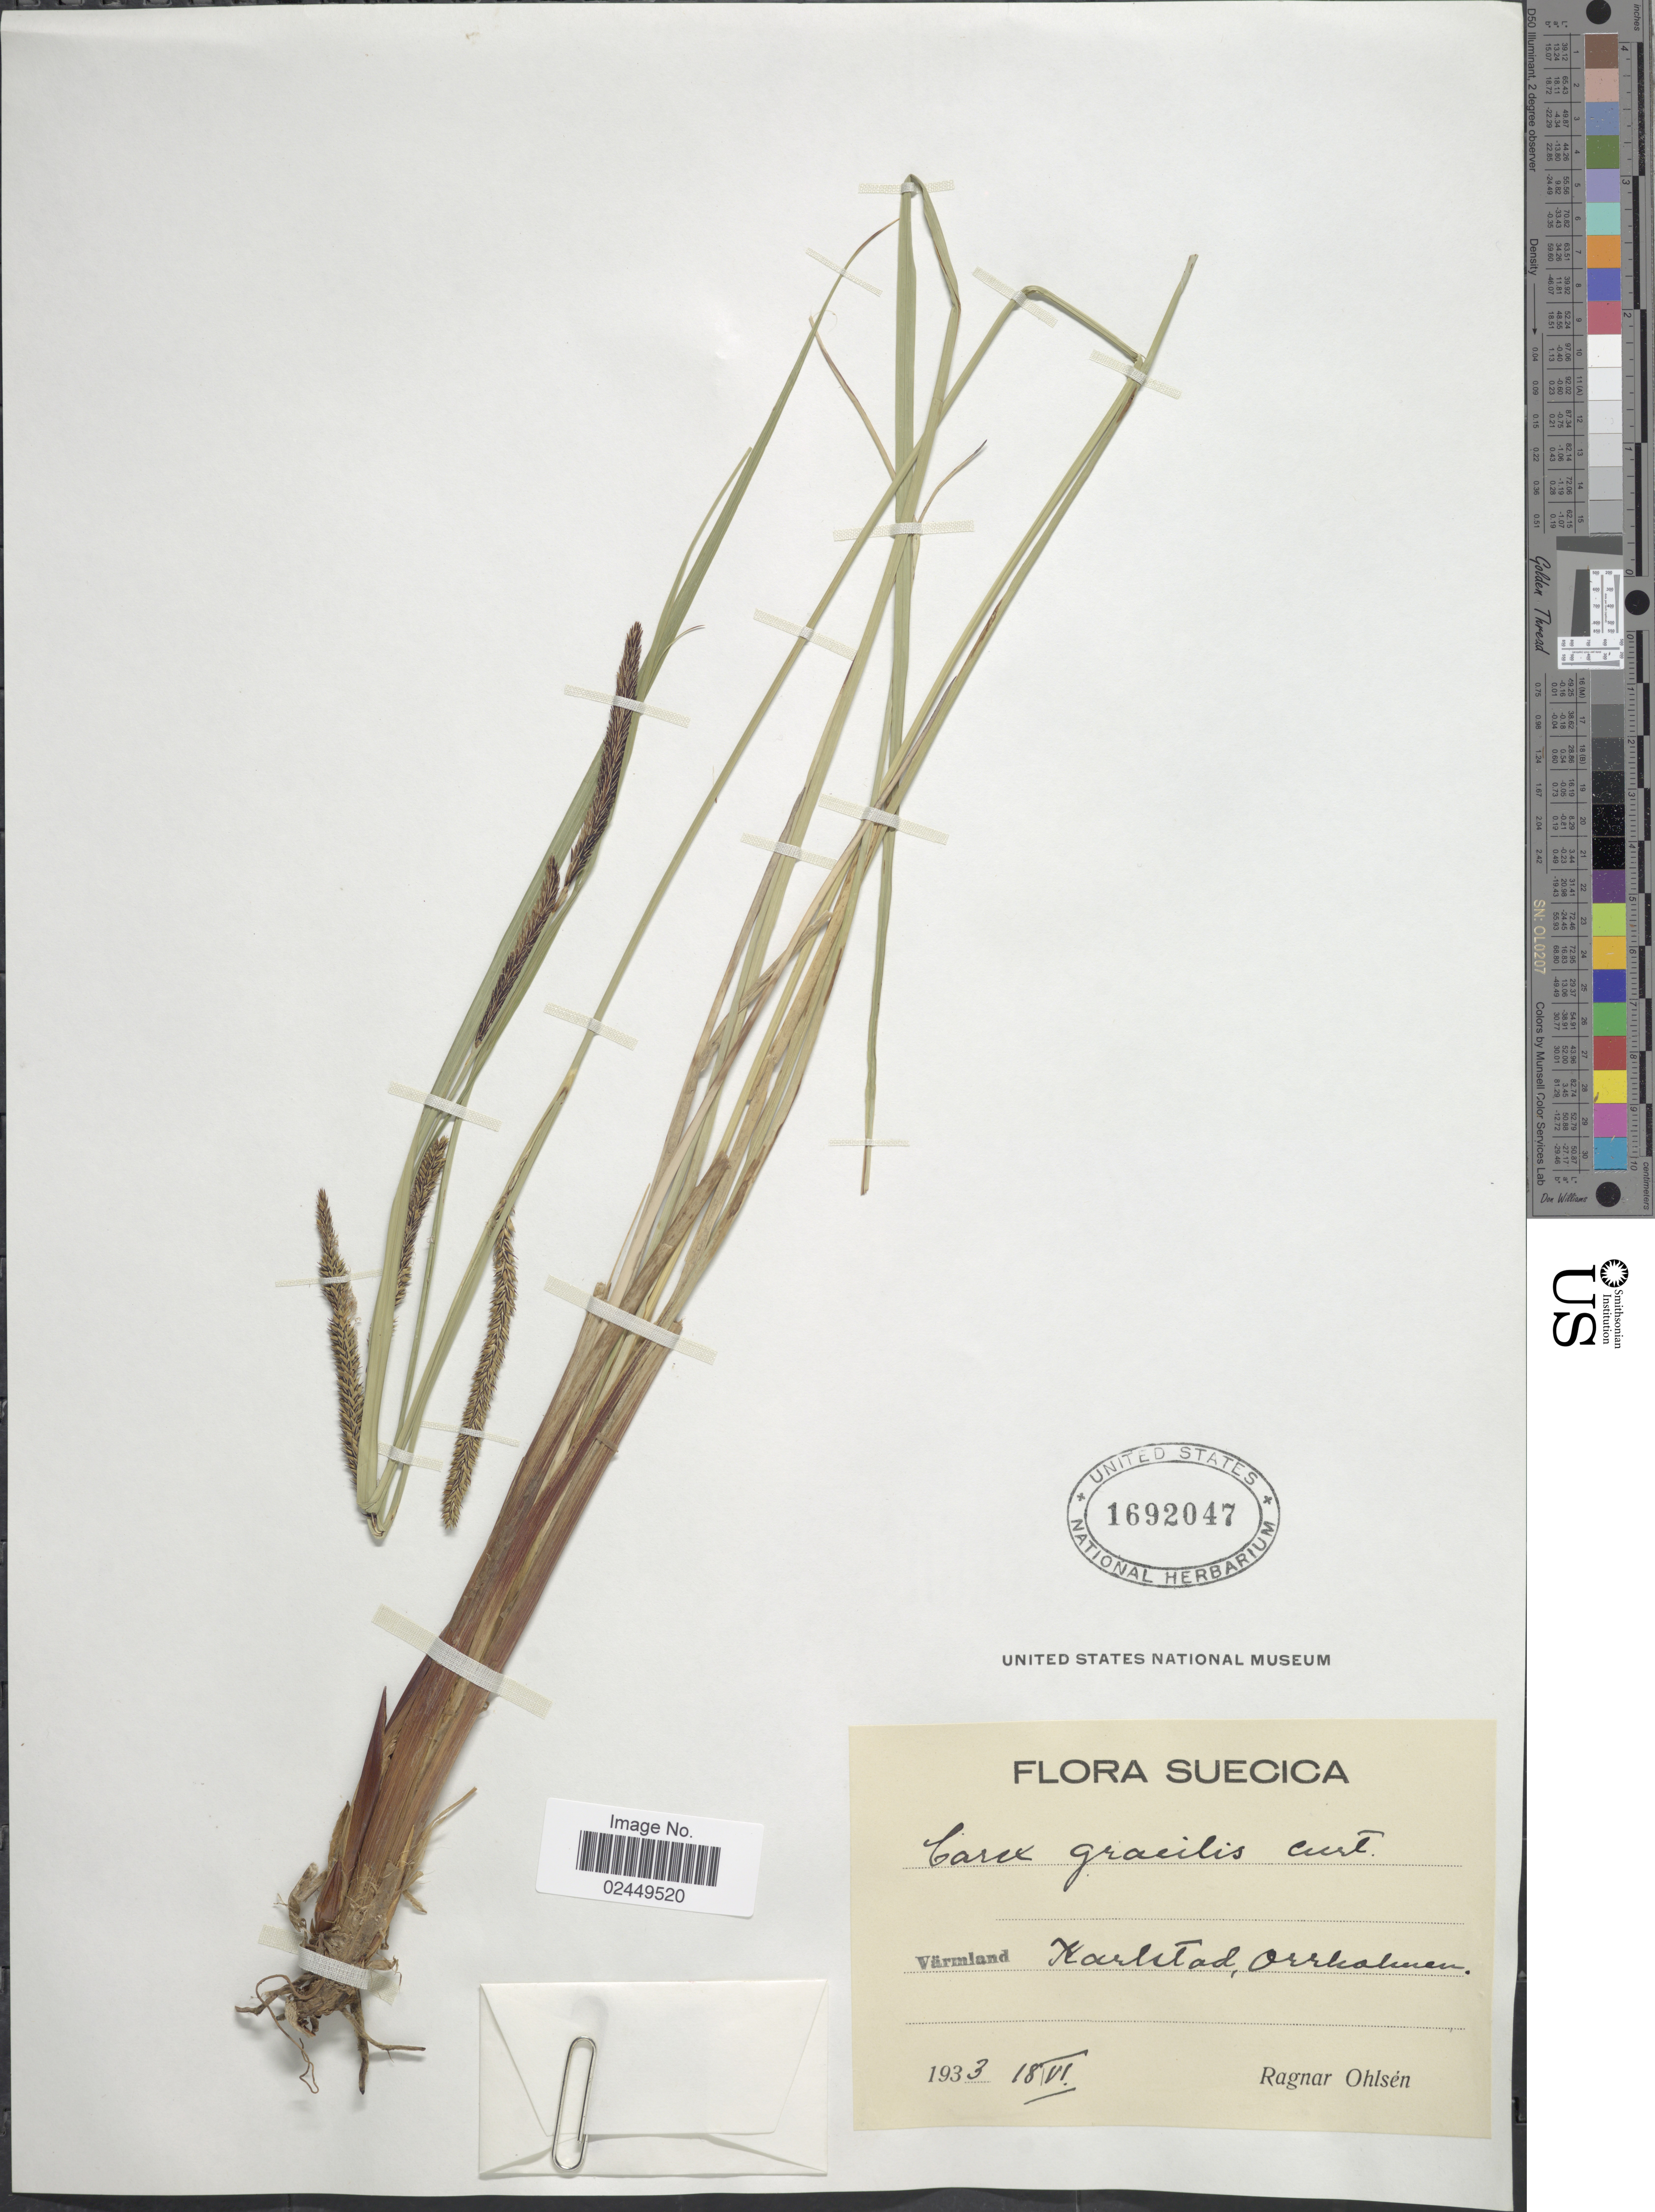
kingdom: Plantae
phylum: Tracheophyta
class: Liliopsida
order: Poales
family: Cyperaceae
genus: Carex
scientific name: Carex acuta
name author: L.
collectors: R. Ohlsén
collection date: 1933-06-18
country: Sweden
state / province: Varmland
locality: Varmland Karlstad, Orrholmen.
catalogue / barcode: US 1692047